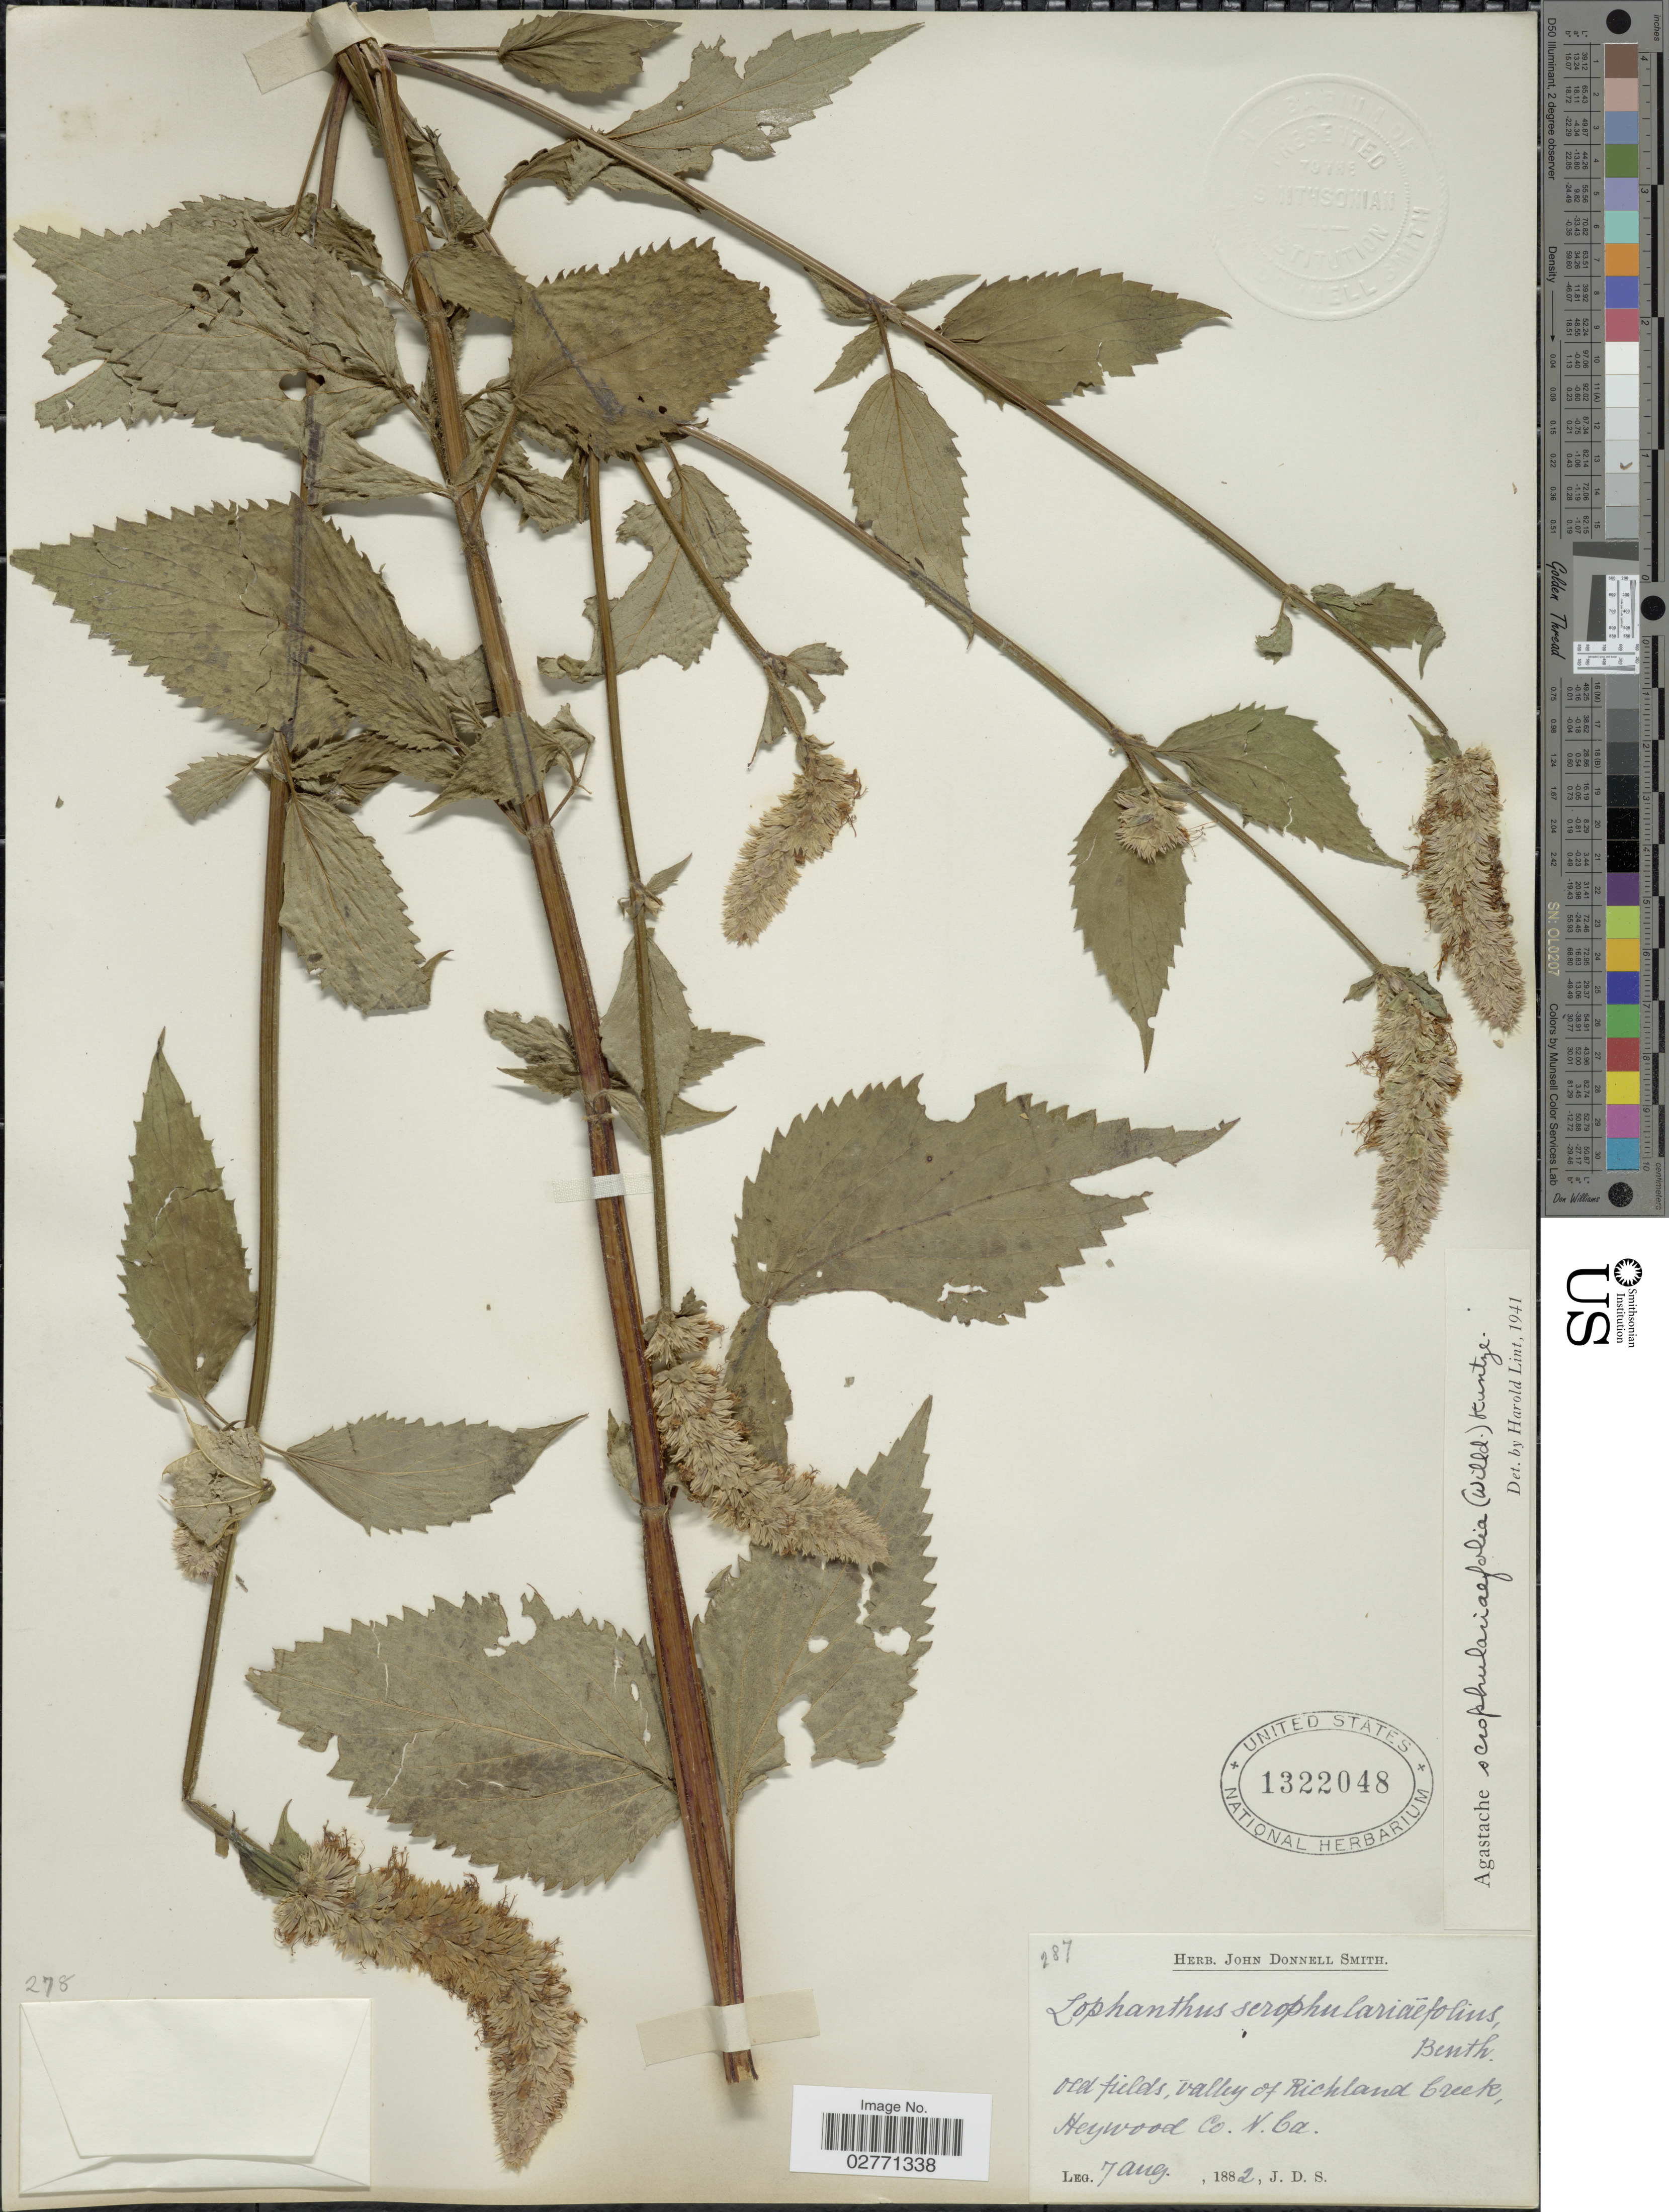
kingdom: Plantae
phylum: Tracheophyta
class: Magnoliopsida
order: Lamiales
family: Lamiaceae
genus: Agastache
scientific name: Agastache scrophulariifolia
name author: (Willd.) Kuntze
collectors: J. Donnell Smith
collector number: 287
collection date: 1882-08-07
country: United States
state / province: North Carolina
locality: Old fields, valley of Richland Creek, Heywood Co.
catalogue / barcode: US 1322048